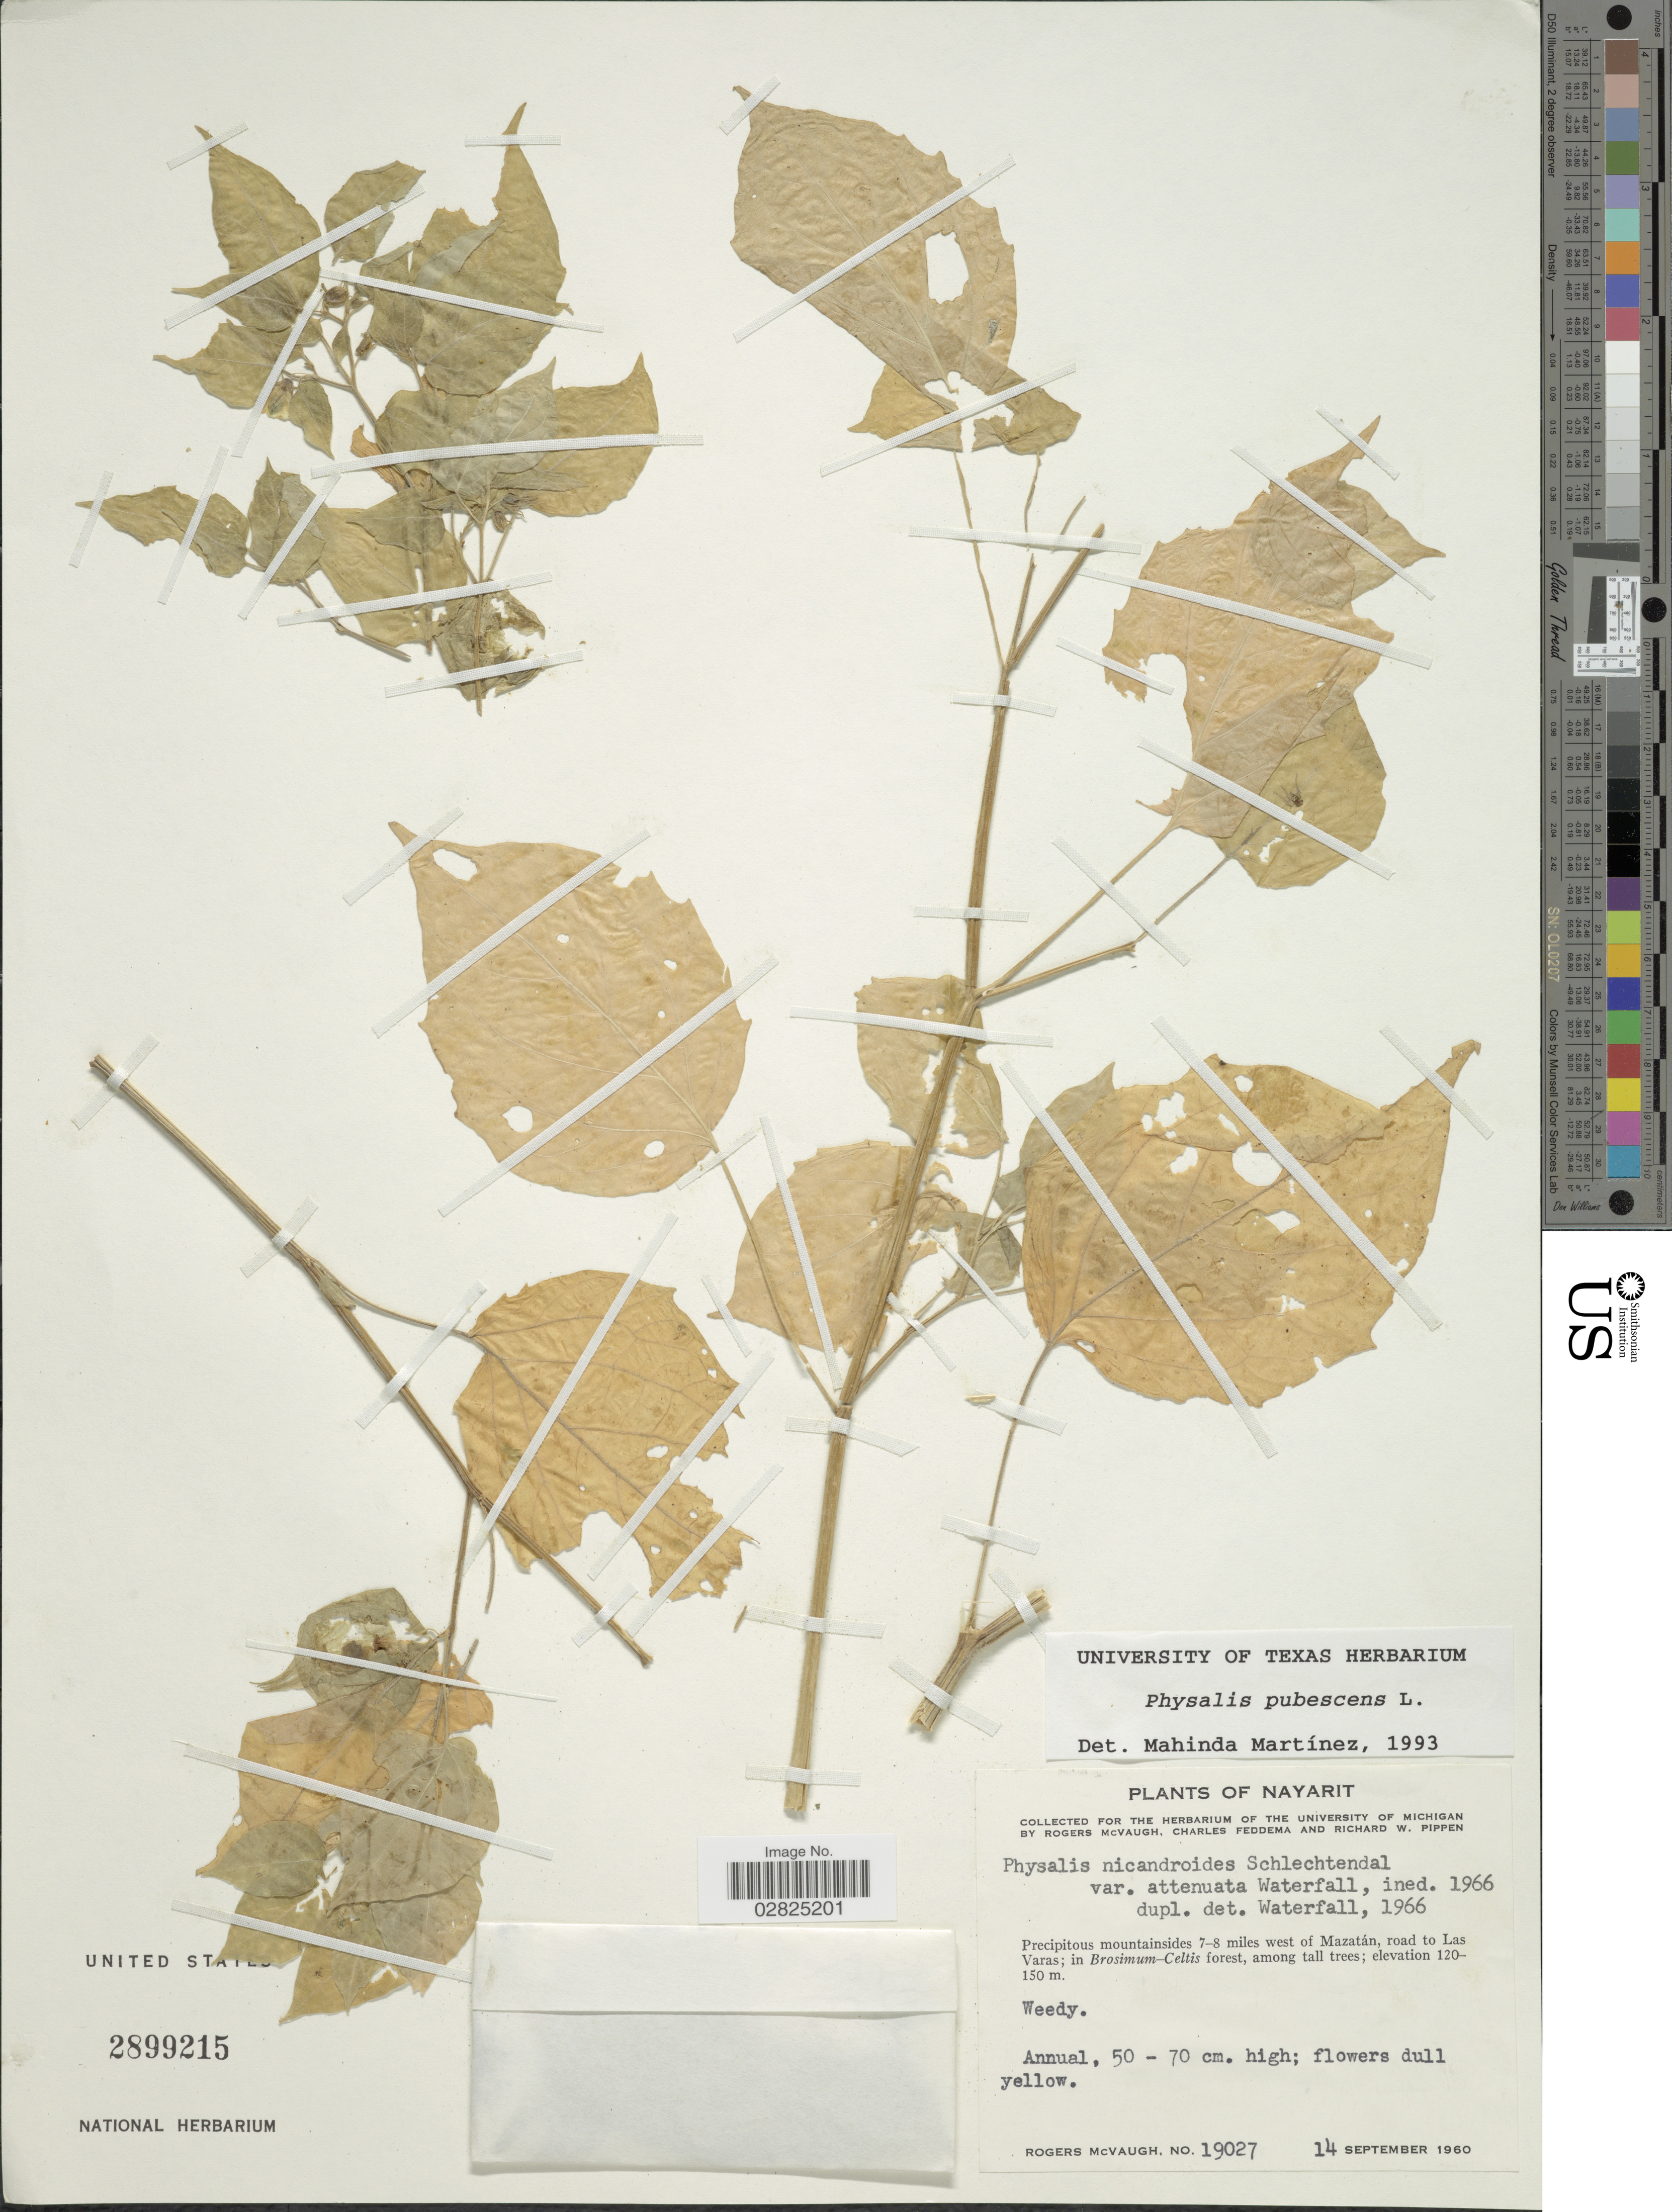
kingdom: Plantae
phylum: Tracheophyta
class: Magnoliopsida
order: Solanales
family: Solanaceae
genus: Physalis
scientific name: Physalis pubescens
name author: L.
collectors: R. McVaugh, C. Feddema & R. W. Pippen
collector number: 19027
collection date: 1960-09-14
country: Mexico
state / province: Nayarit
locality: Precipitous mountainsides 7-8 miles west of Mazatán, road to Las Varas.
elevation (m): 120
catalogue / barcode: US 2899215